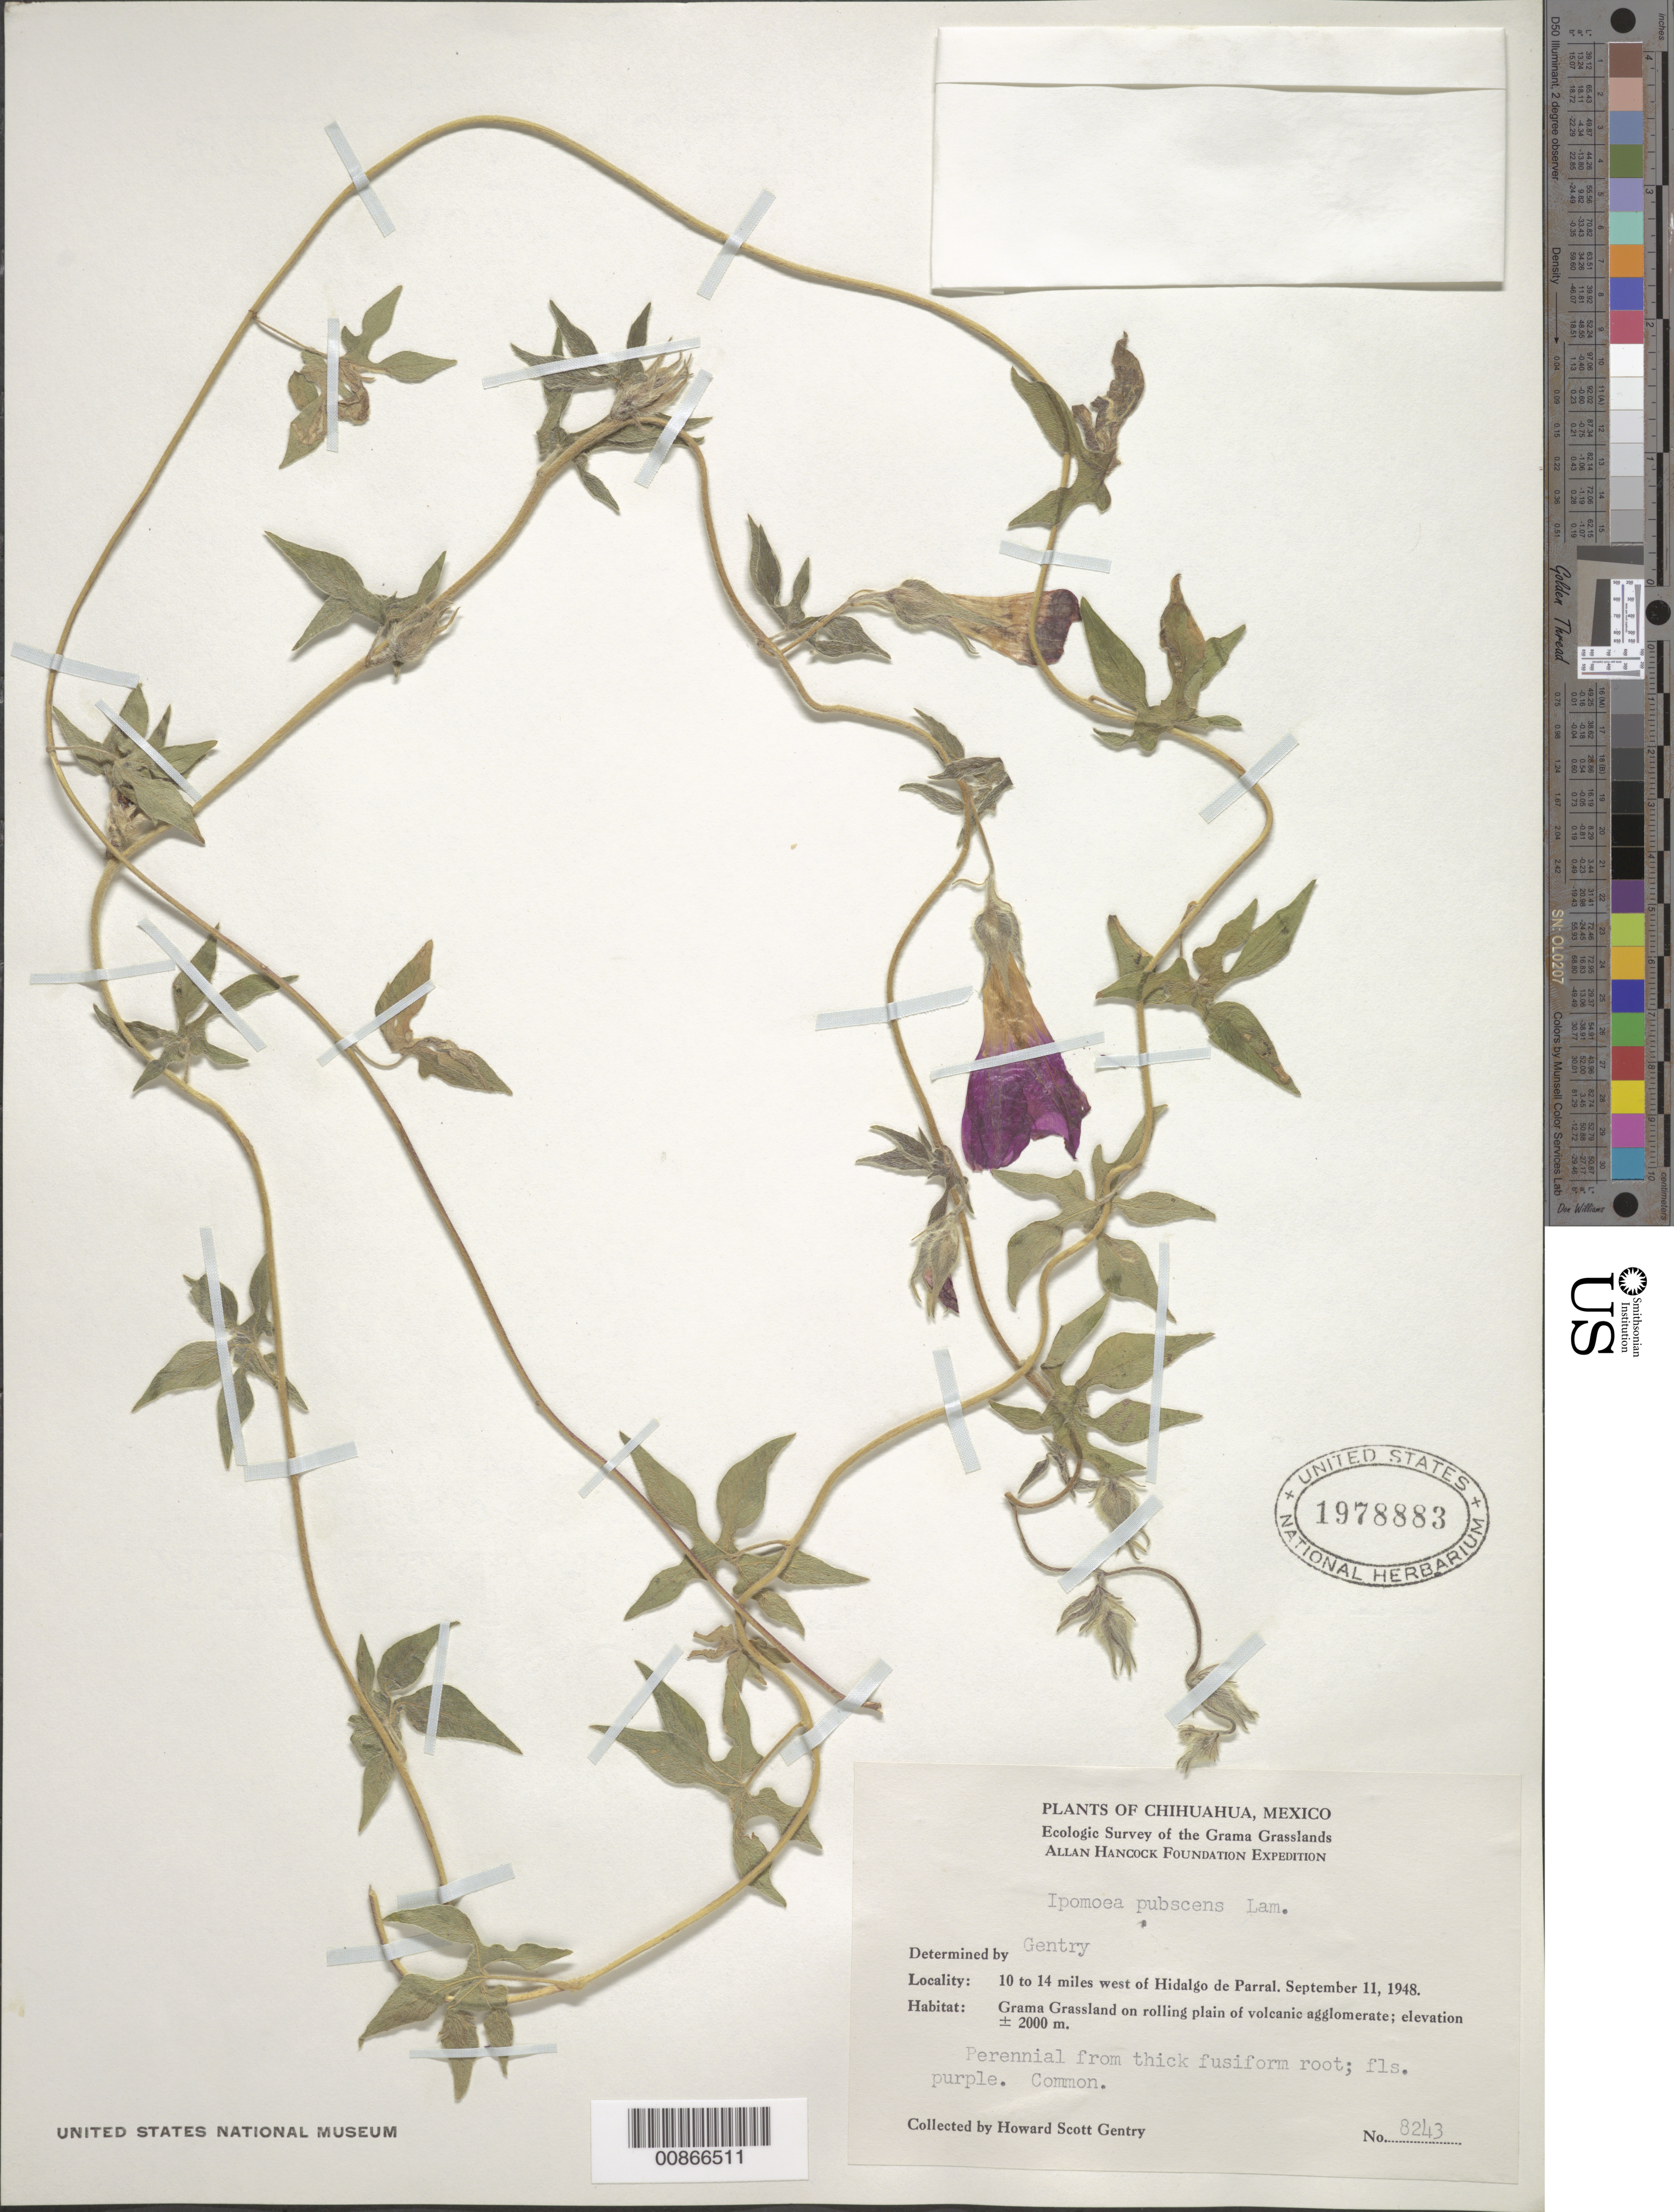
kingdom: Plantae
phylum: Tracheophyta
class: Magnoliopsida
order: Solanales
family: Convolvulaceae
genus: Ipomoea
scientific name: Ipomoea pubescens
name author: Lam.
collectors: H. S. Gentry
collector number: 8243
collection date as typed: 11 Sep 1948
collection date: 1948-09-11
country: Mexico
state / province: Chihuahua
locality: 10 to 14 miles west of Hidalgo del Parral.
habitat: Grama Grassland on rolling plain of volcanic agglomerate.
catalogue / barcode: US 1978883